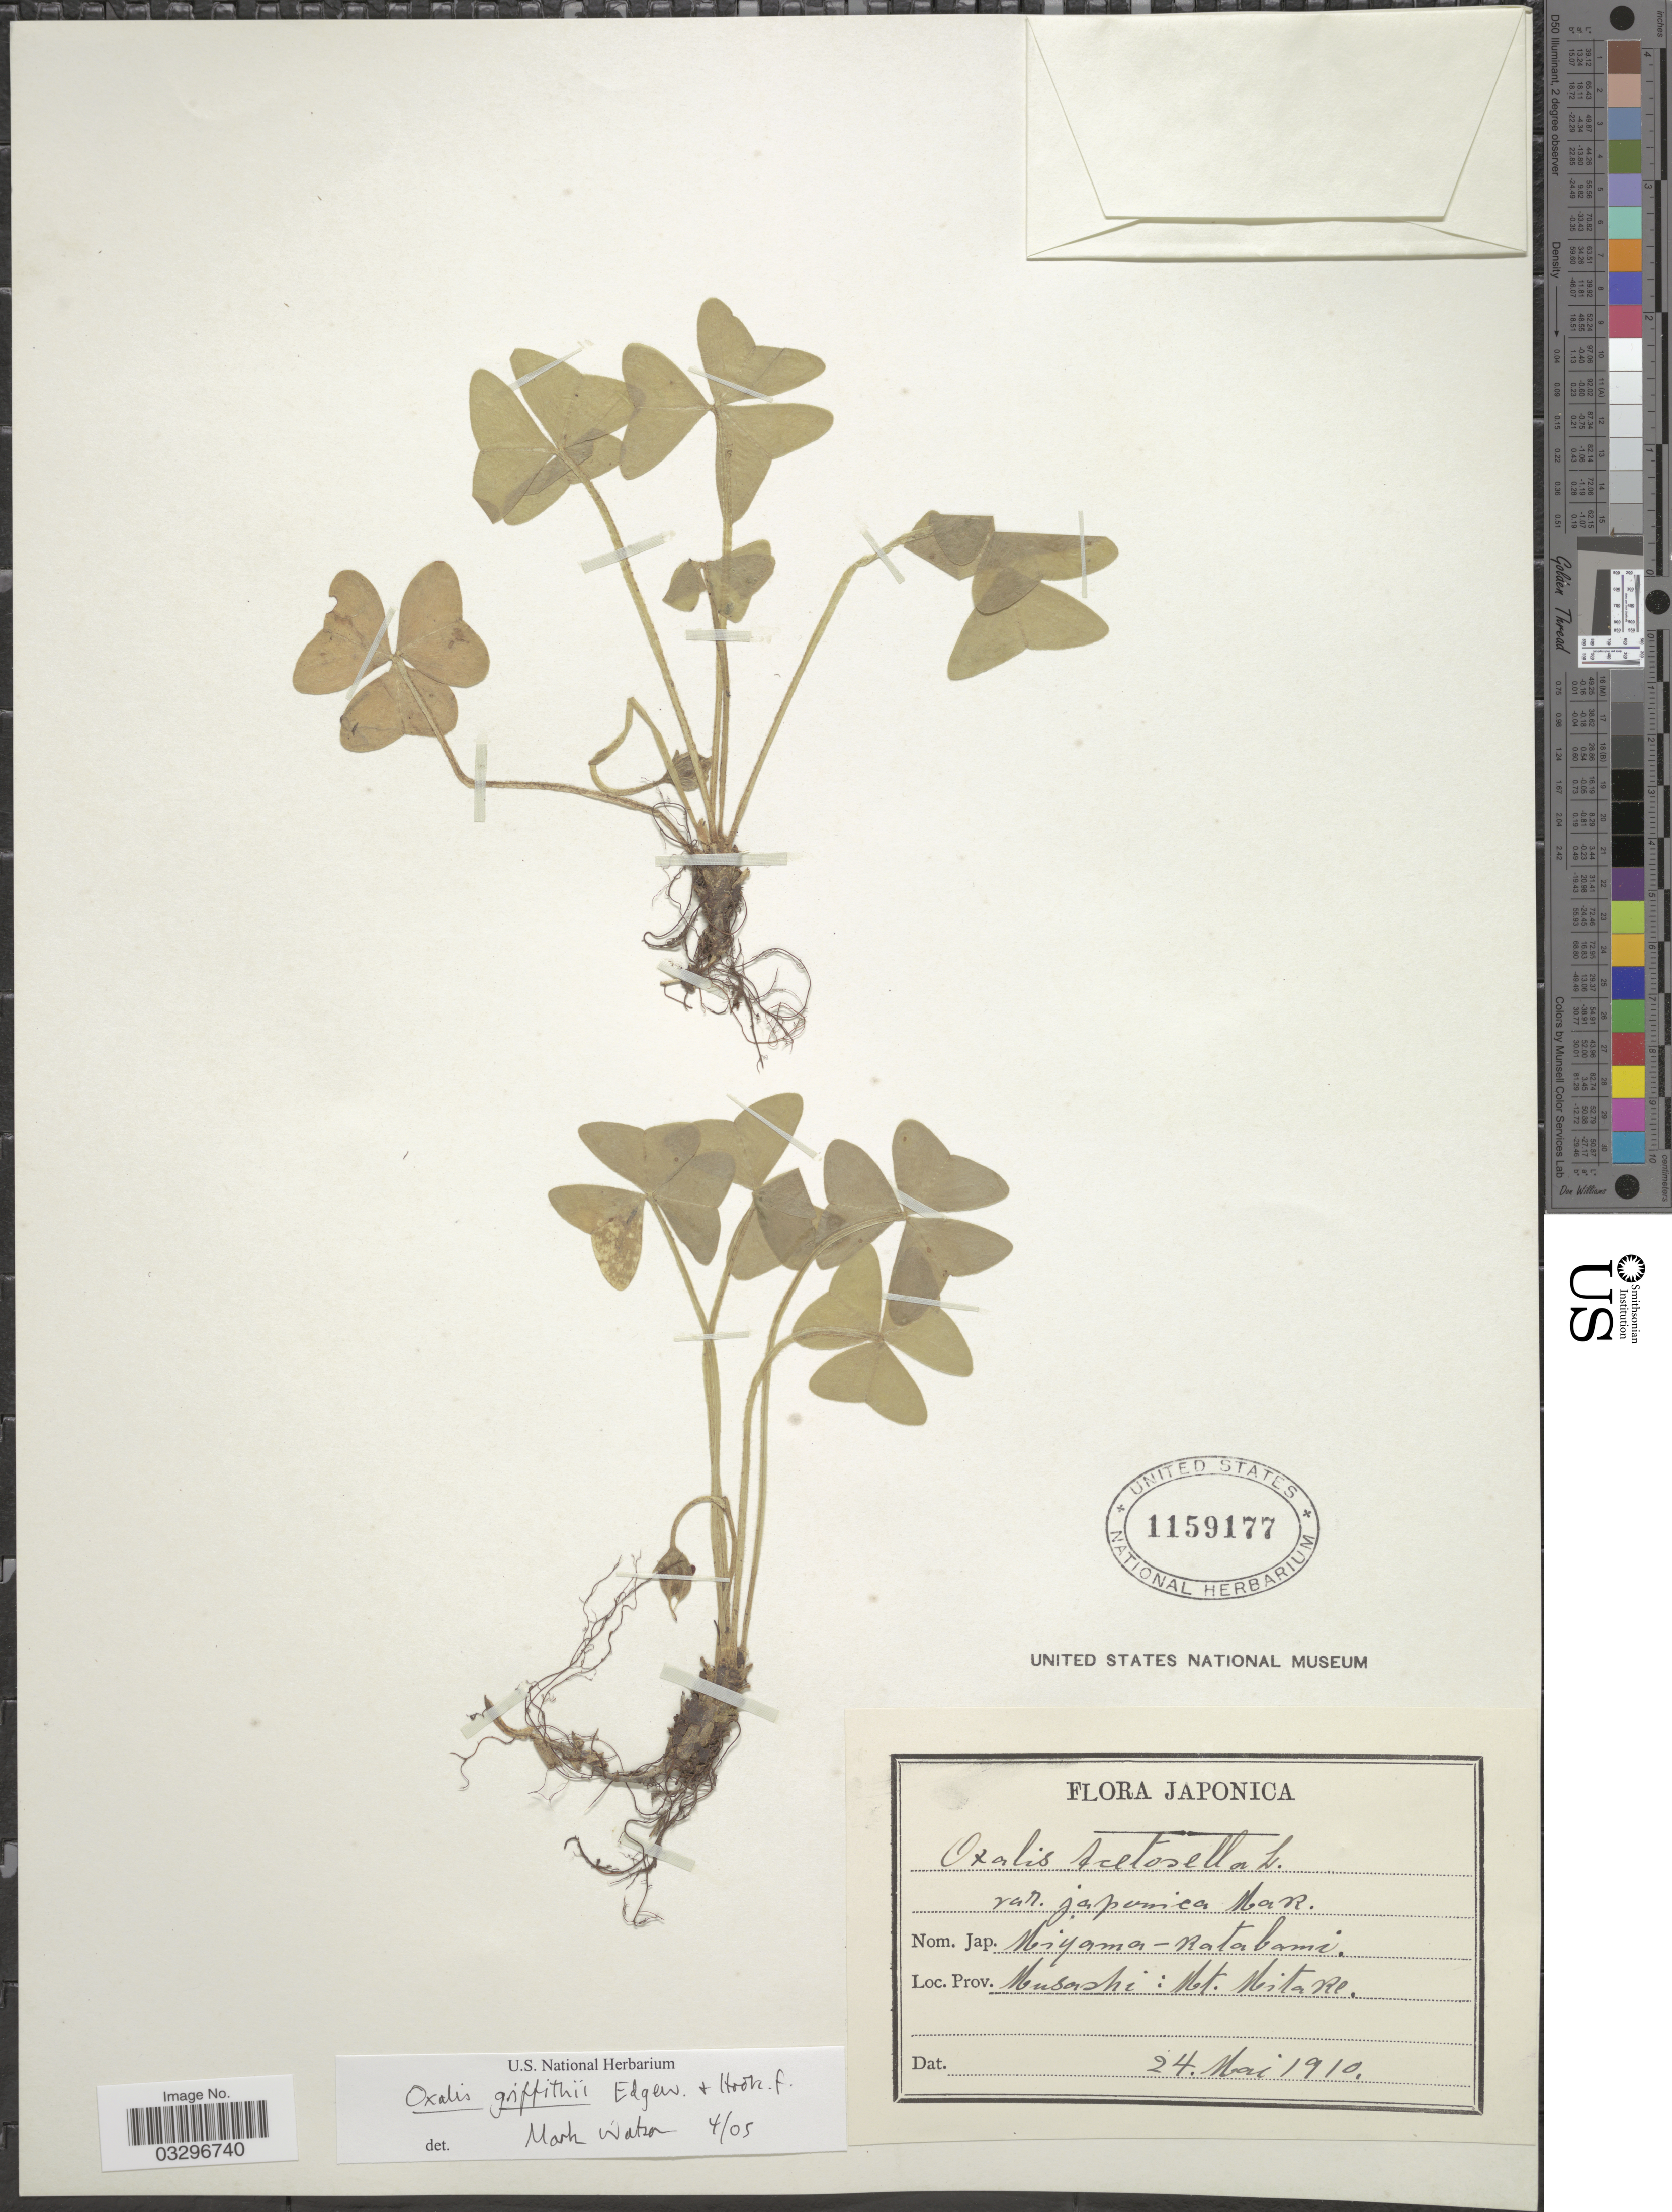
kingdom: Plantae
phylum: Tracheophyta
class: Magnoliopsida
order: Oxalidales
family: Oxalidaceae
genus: Oxalis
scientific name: Oxalis griffithii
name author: Edgew. & Hook. f.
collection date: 1910-05-24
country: Japan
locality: Musashi: Mt. Mitake.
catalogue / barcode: US 1159177